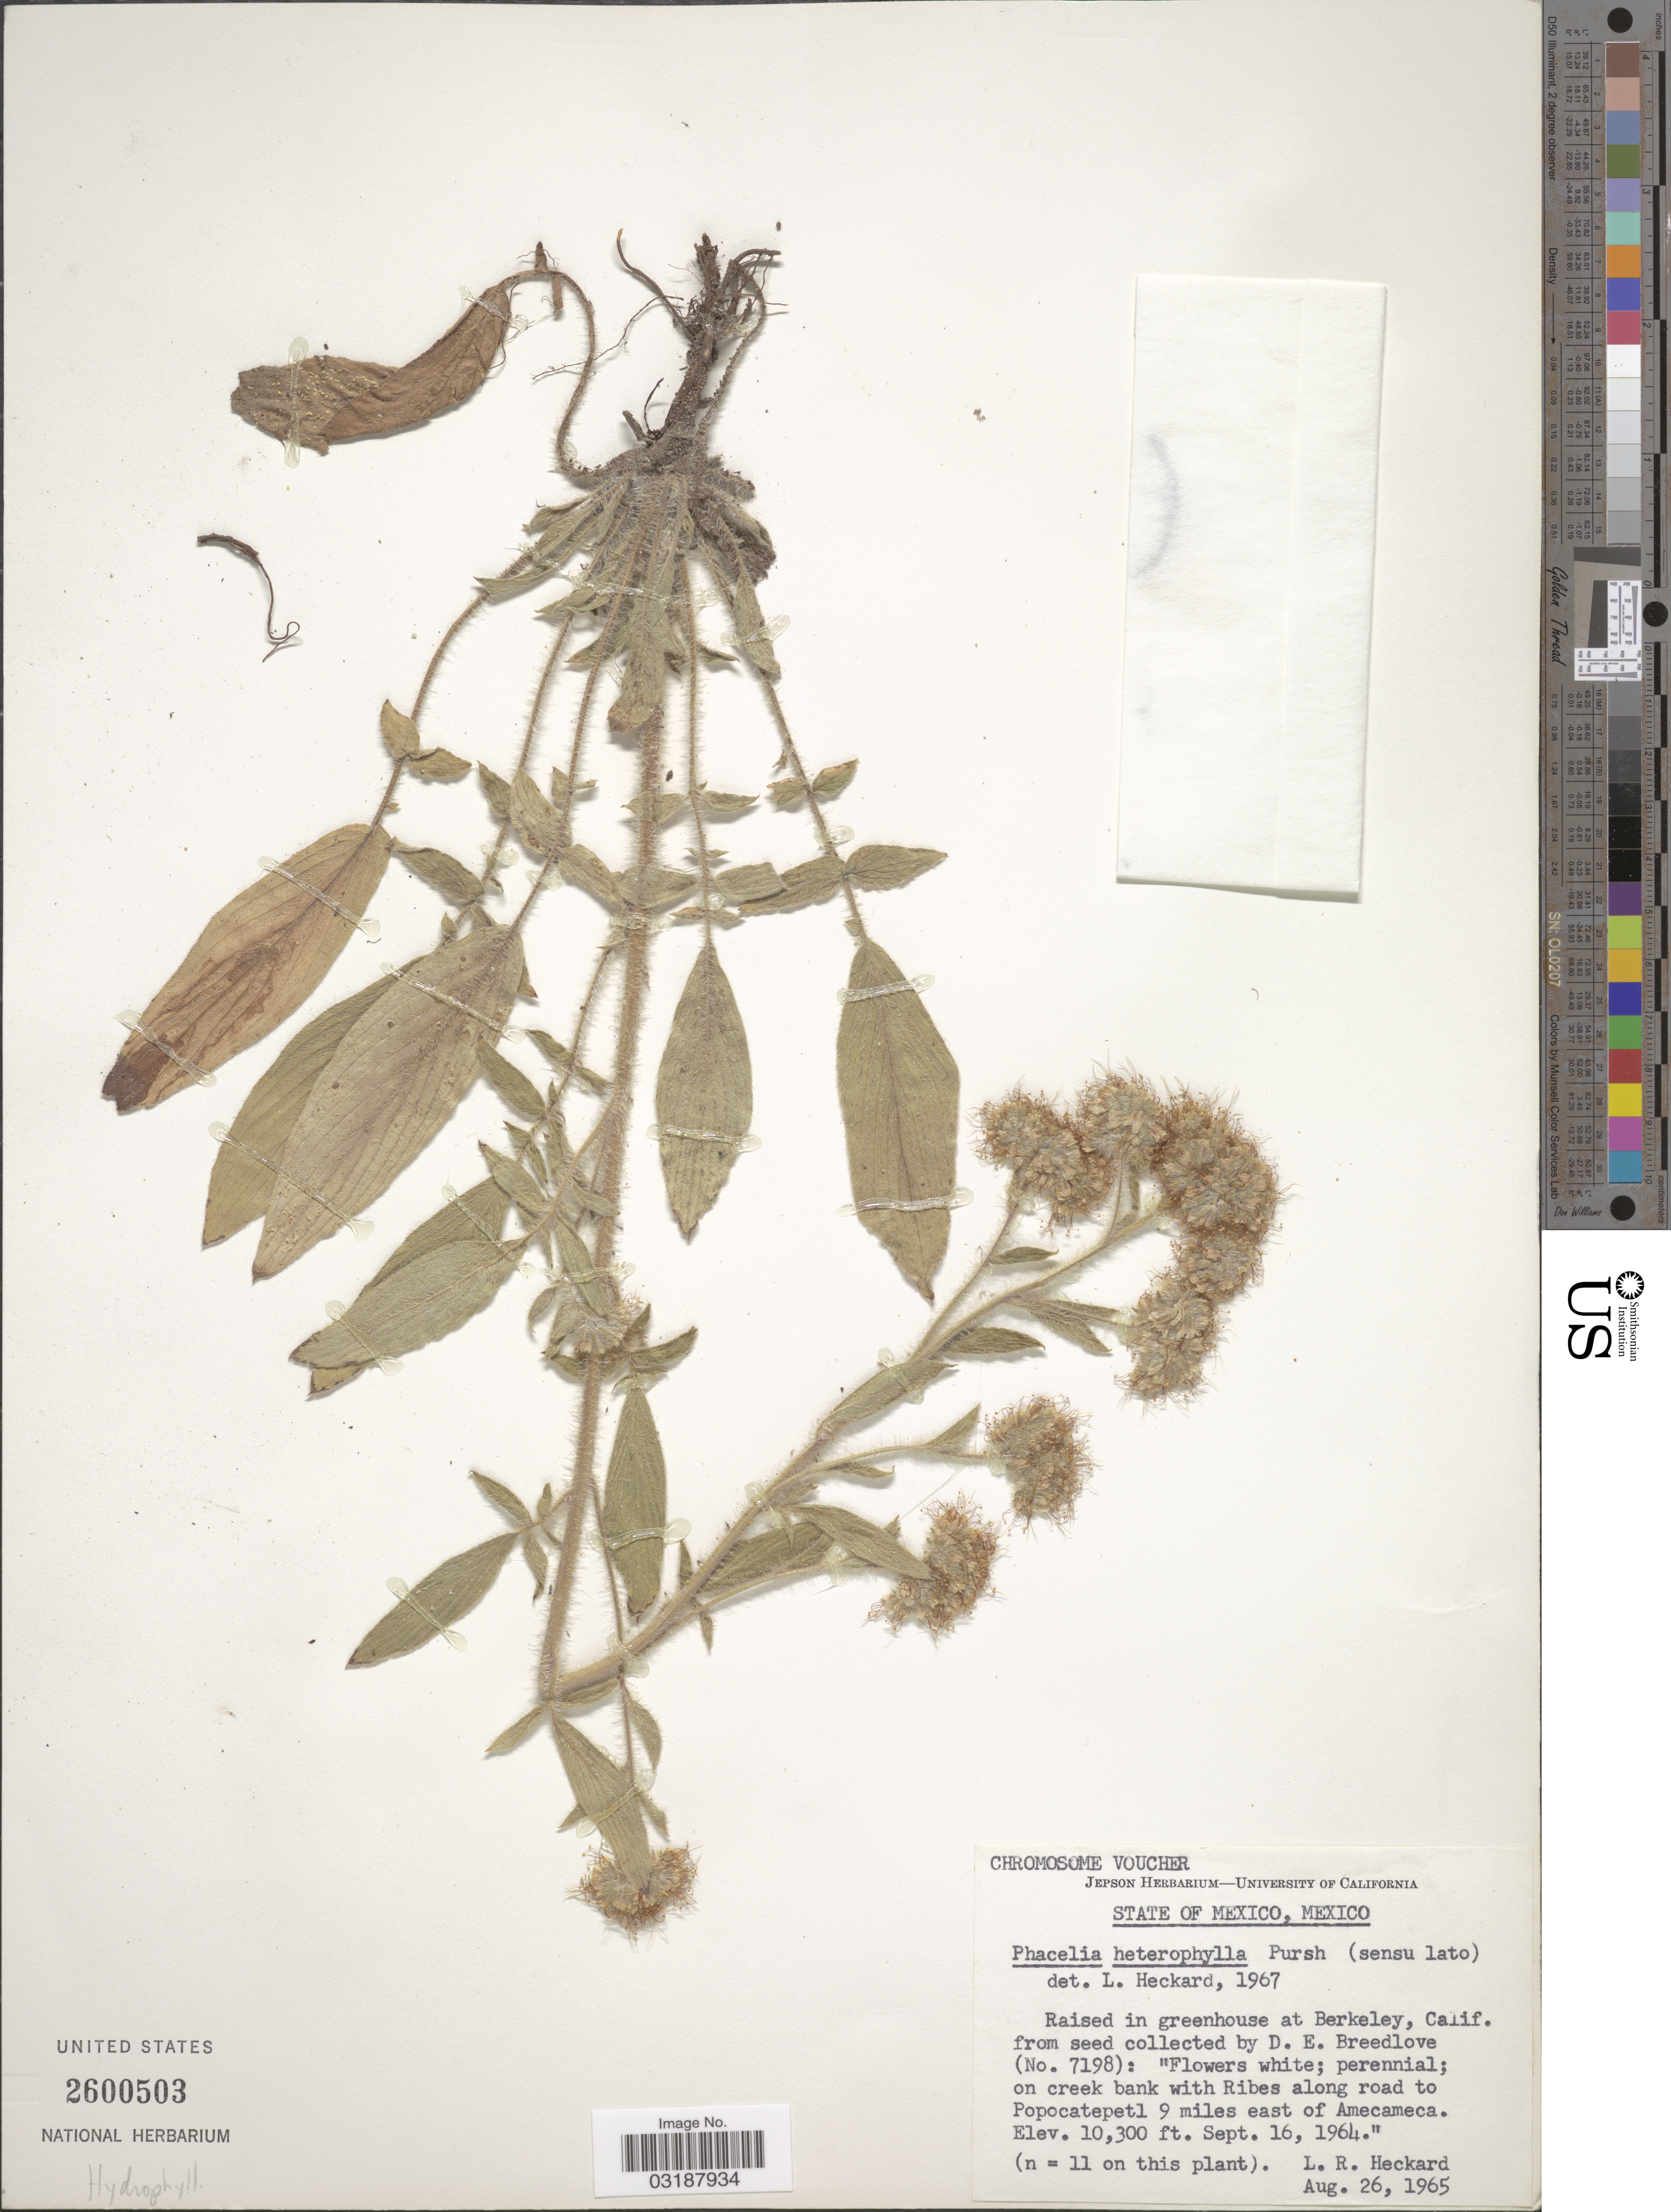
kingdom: Plantae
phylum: Tracheophyta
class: Magnoliopsida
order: Boraginales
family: Hydrophyllaceae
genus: Phacelia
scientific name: Phacelia heterophylla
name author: Pursh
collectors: D. E. Breedlove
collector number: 7198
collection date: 1964-09-16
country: Mexico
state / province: México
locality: On creek bank with Ribes along road to Popocatepetl 9 miles east of Amecameca.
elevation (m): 3139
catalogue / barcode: US 2600503